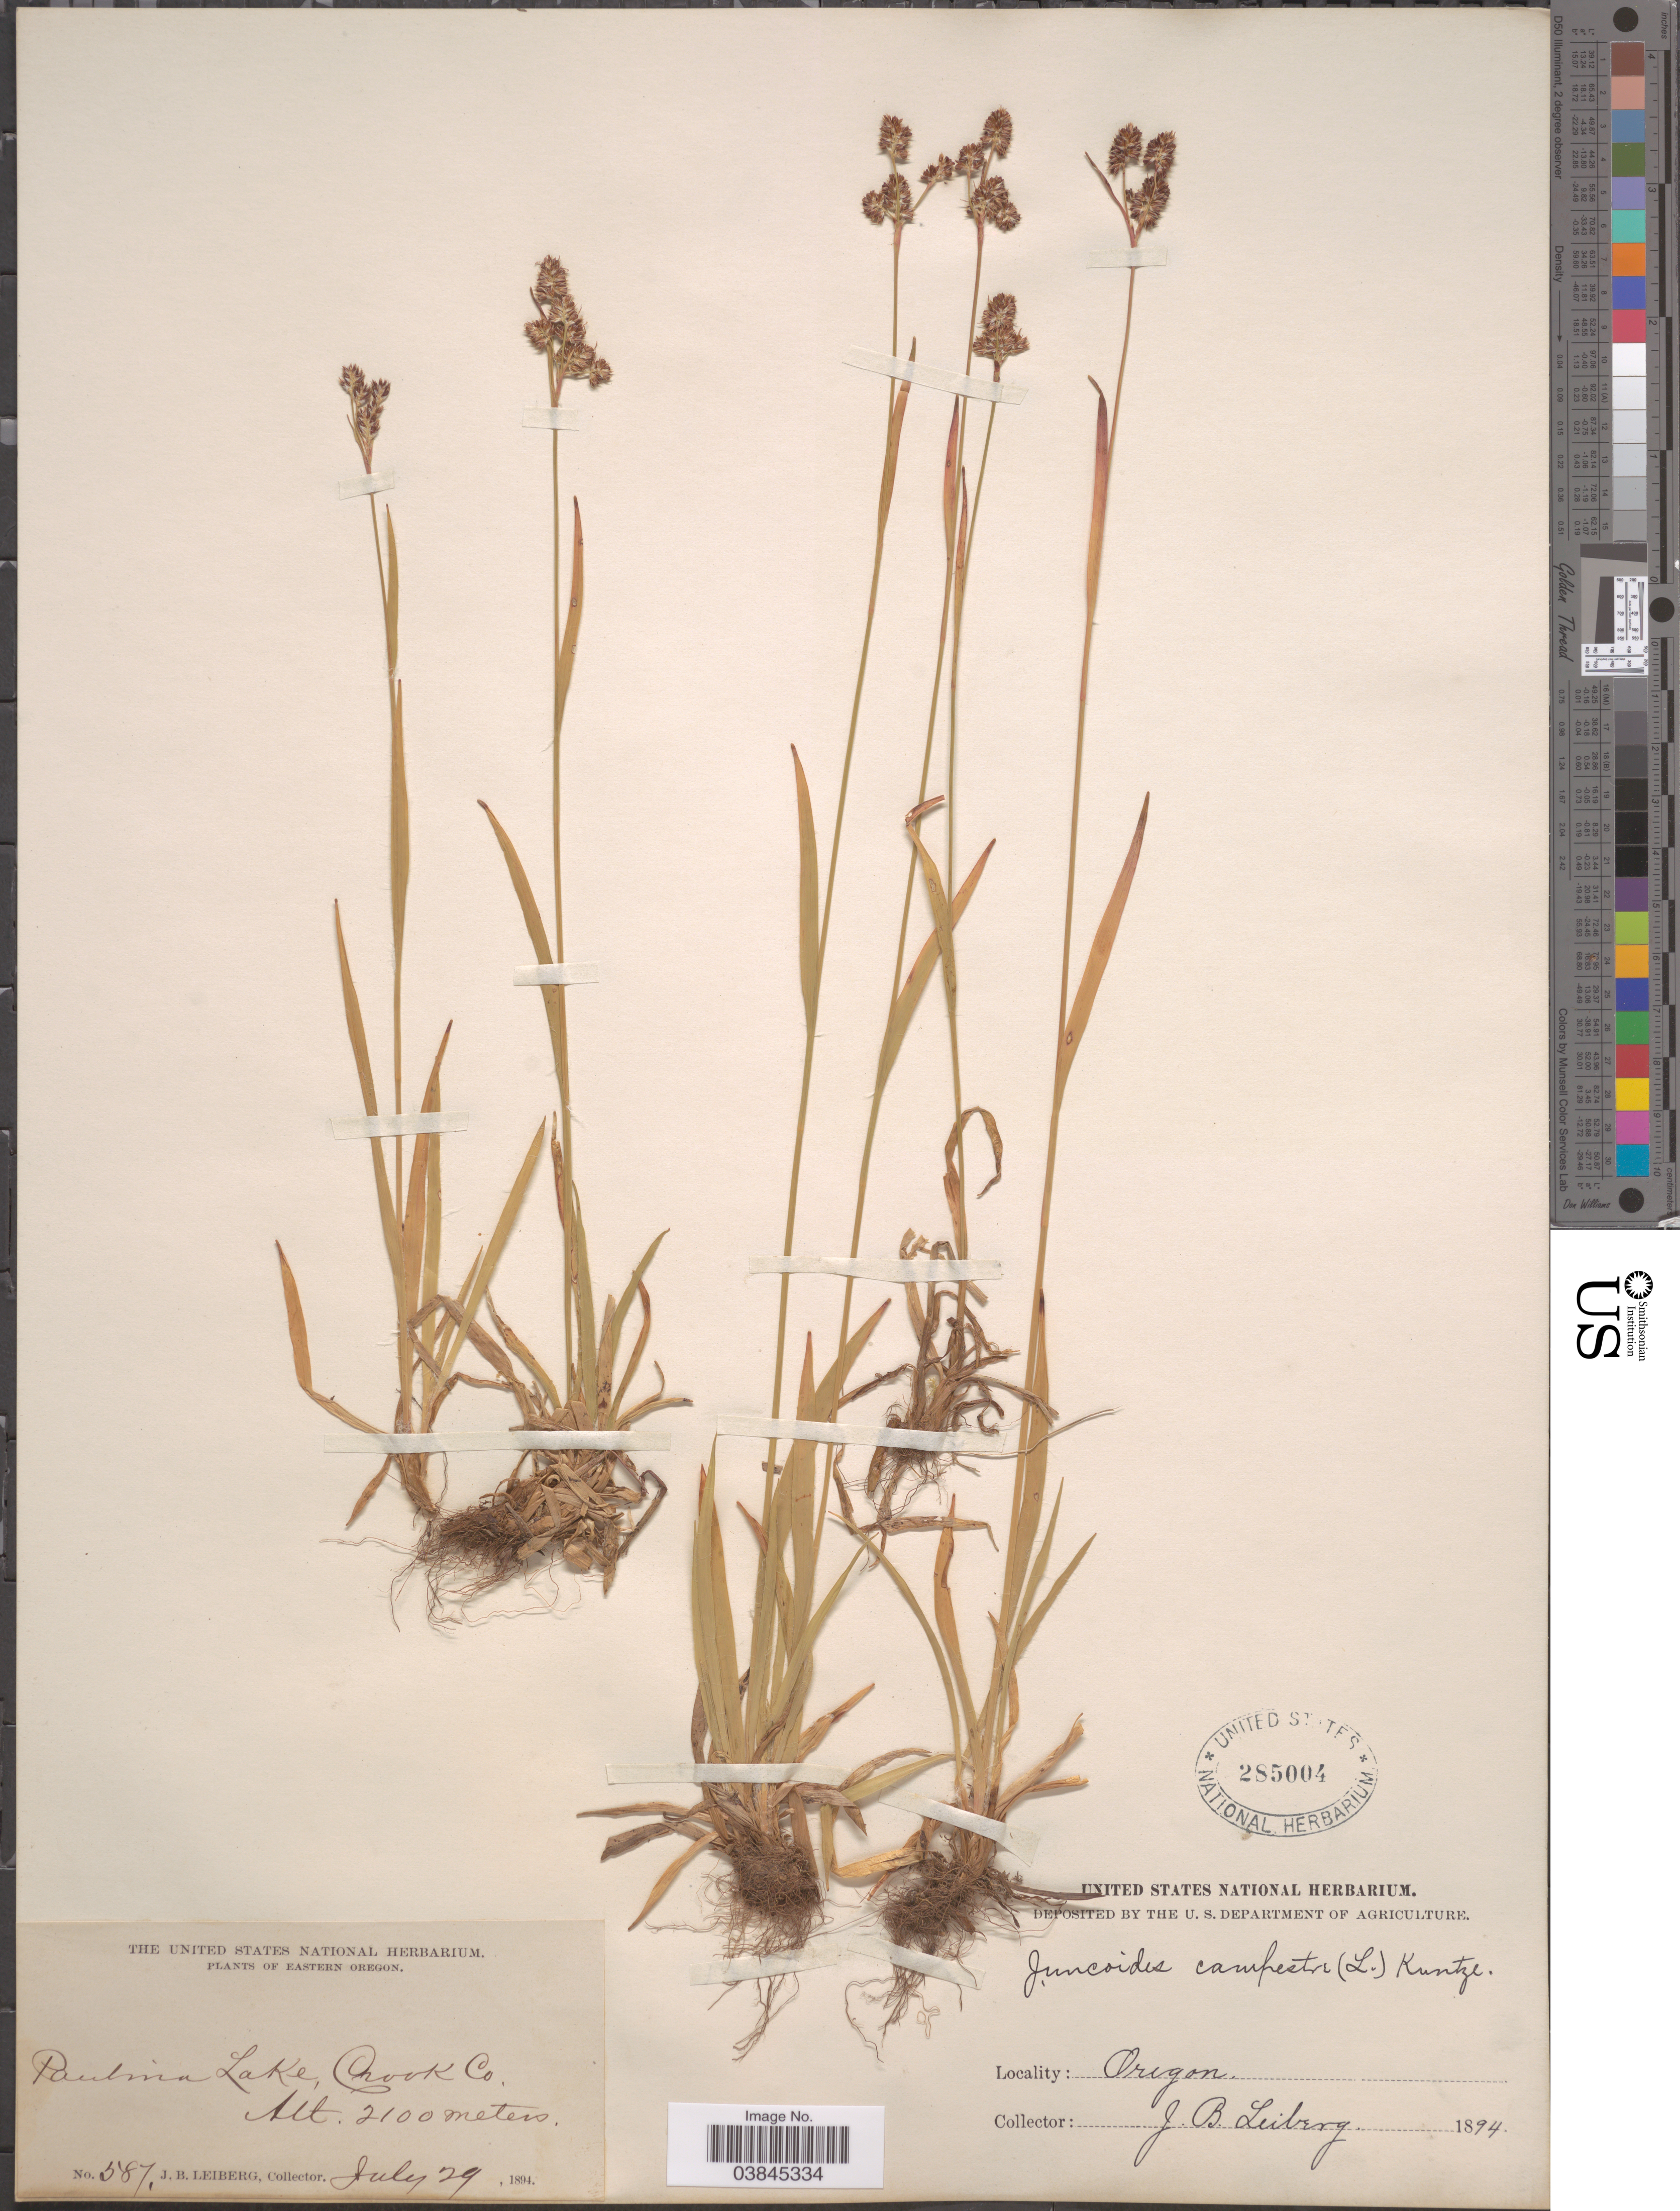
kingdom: Plantae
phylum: Tracheophyta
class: Liliopsida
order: Poales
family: Juncaceae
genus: Luzula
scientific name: Luzula campestris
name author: (L.) DC.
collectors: J. B. Leiberg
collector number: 587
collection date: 1894-07-29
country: United States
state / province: Oregon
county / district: Deschutes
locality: Eastern Oregon. Paulina Lake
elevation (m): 2100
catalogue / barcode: US 285004